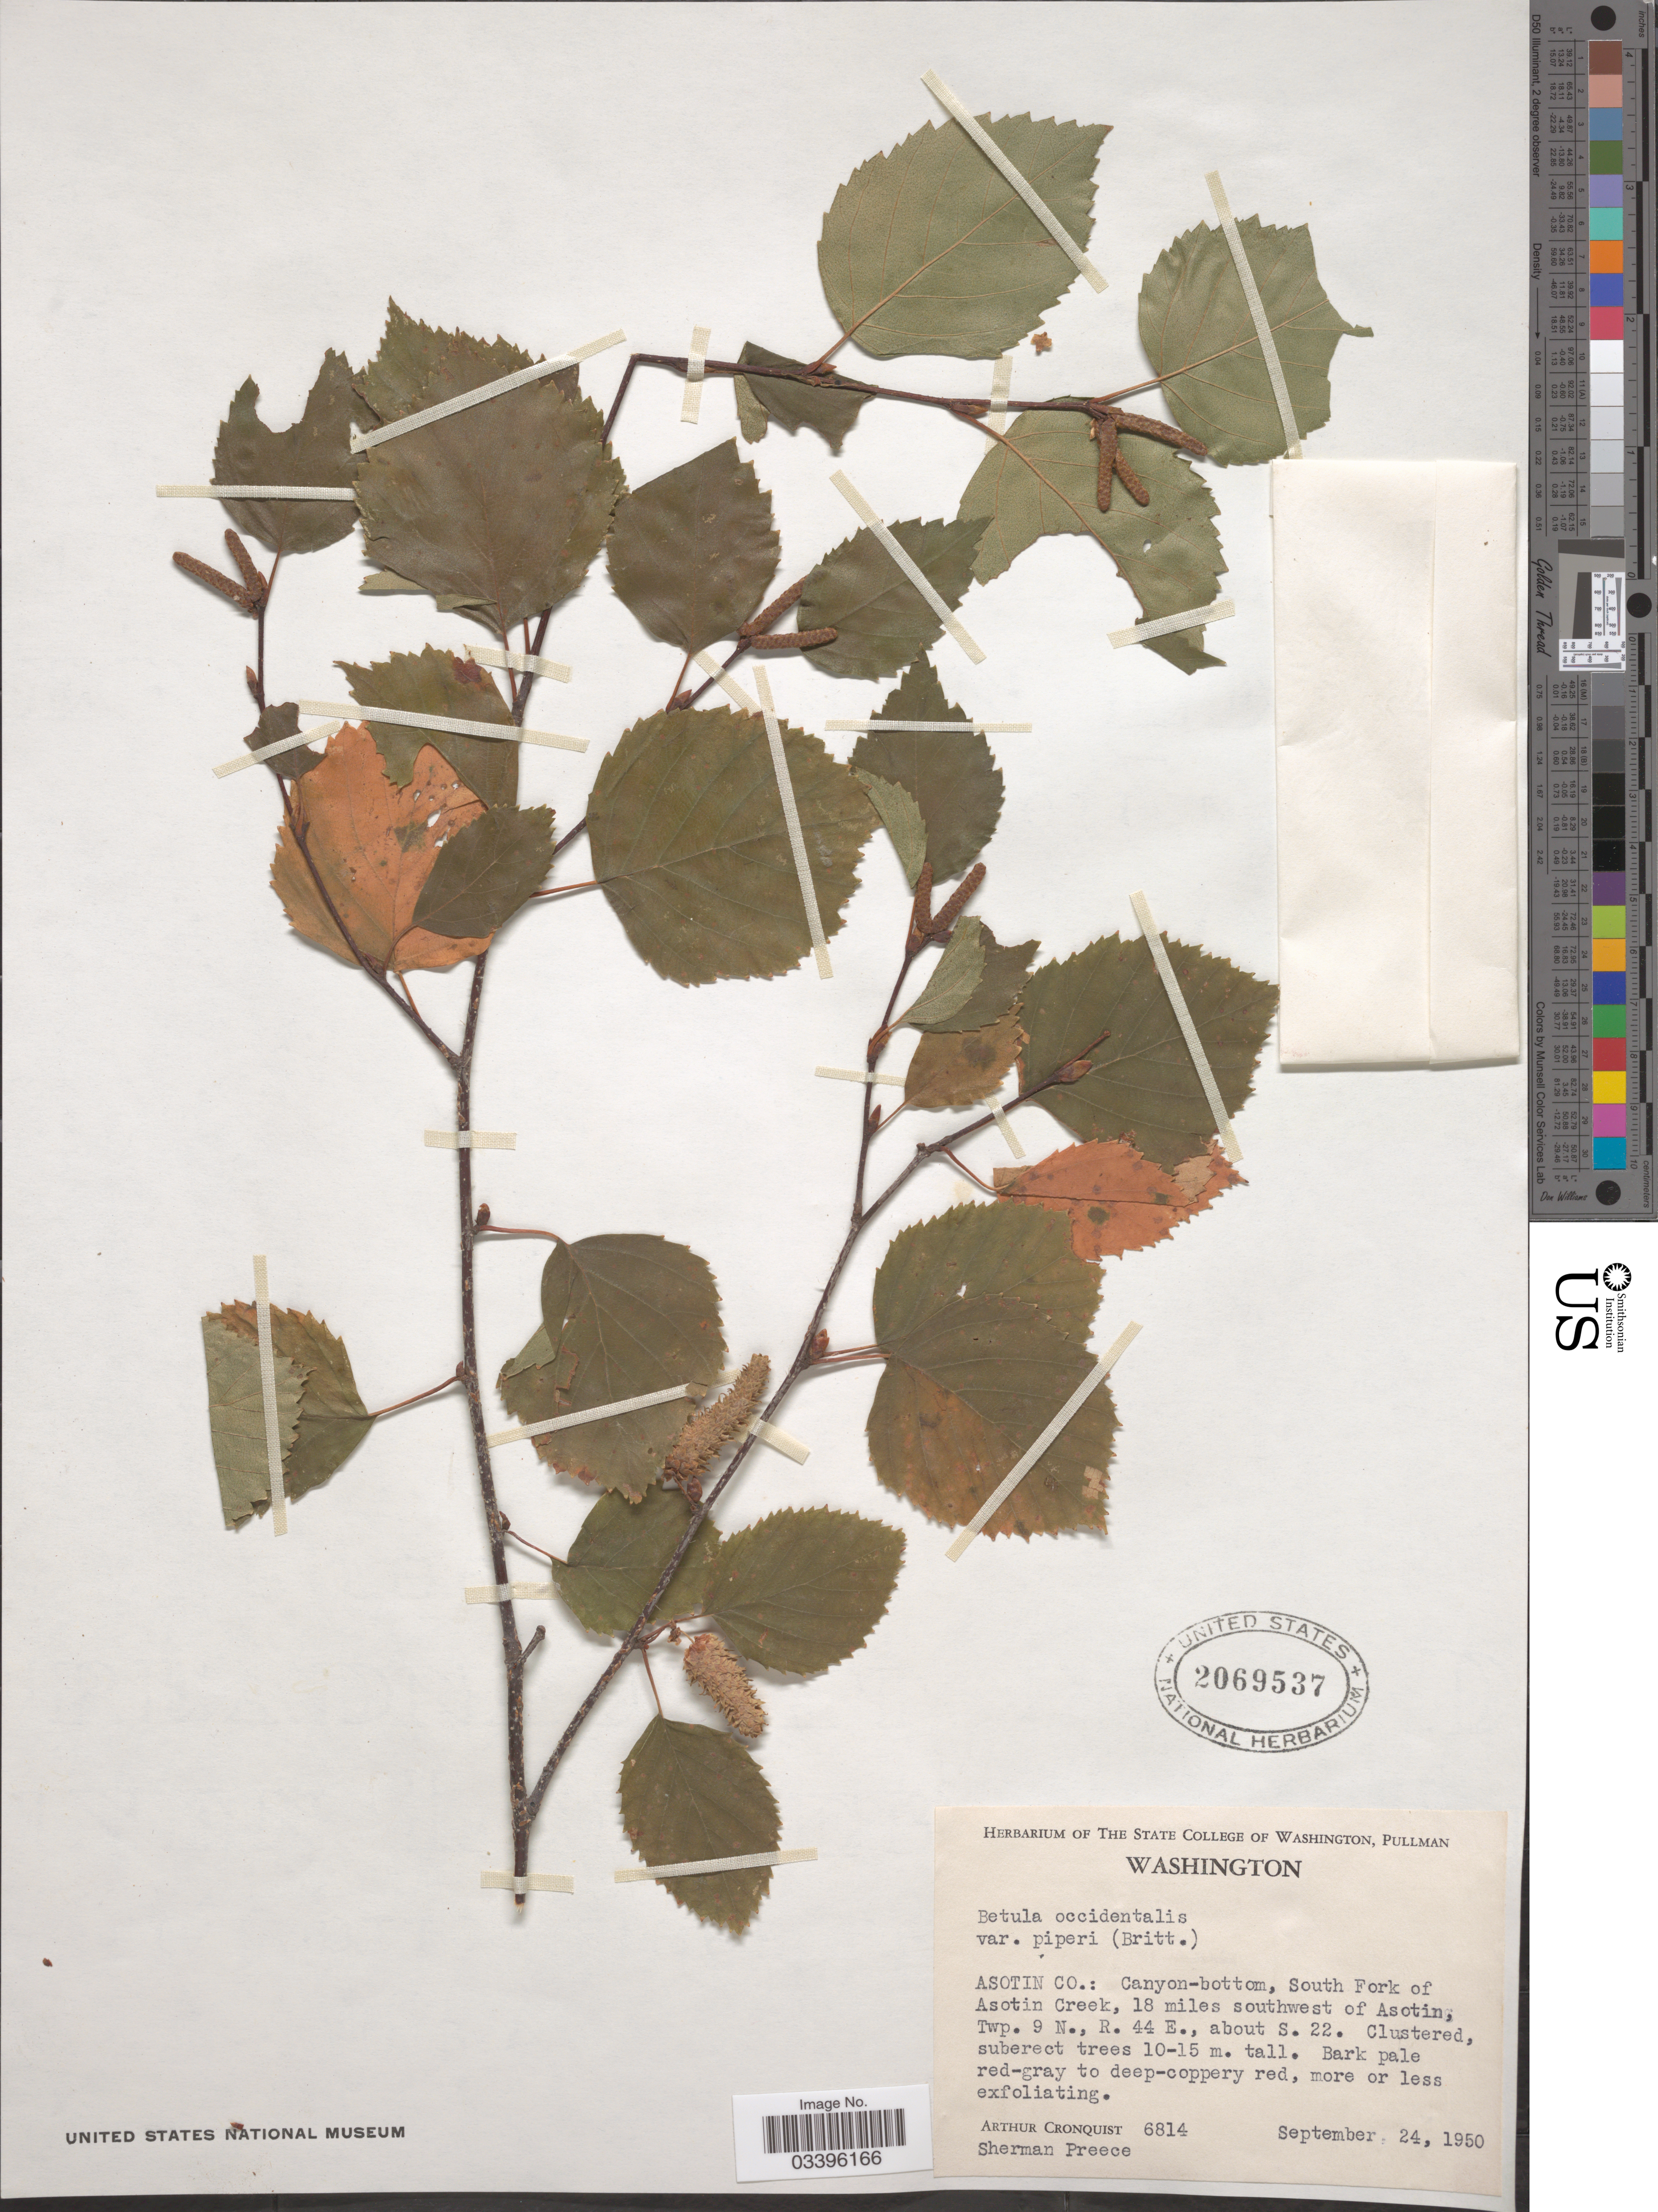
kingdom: Plantae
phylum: Tracheophyta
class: Magnoliopsida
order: Fagales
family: Betulaceae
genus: Betula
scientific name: Betula occidentalis var. fecunda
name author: Fernald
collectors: A. J. Cronquist & S. J. Preece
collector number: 6814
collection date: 1950-09-24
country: United States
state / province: Washington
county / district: Asotin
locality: Asotin Co.: Canyon-bottom, South Fork of Asotin Creek, 18 miles southwest of Asotin, Twp. 9 N., R. 44 E., about S. 22.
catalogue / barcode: US 2069537